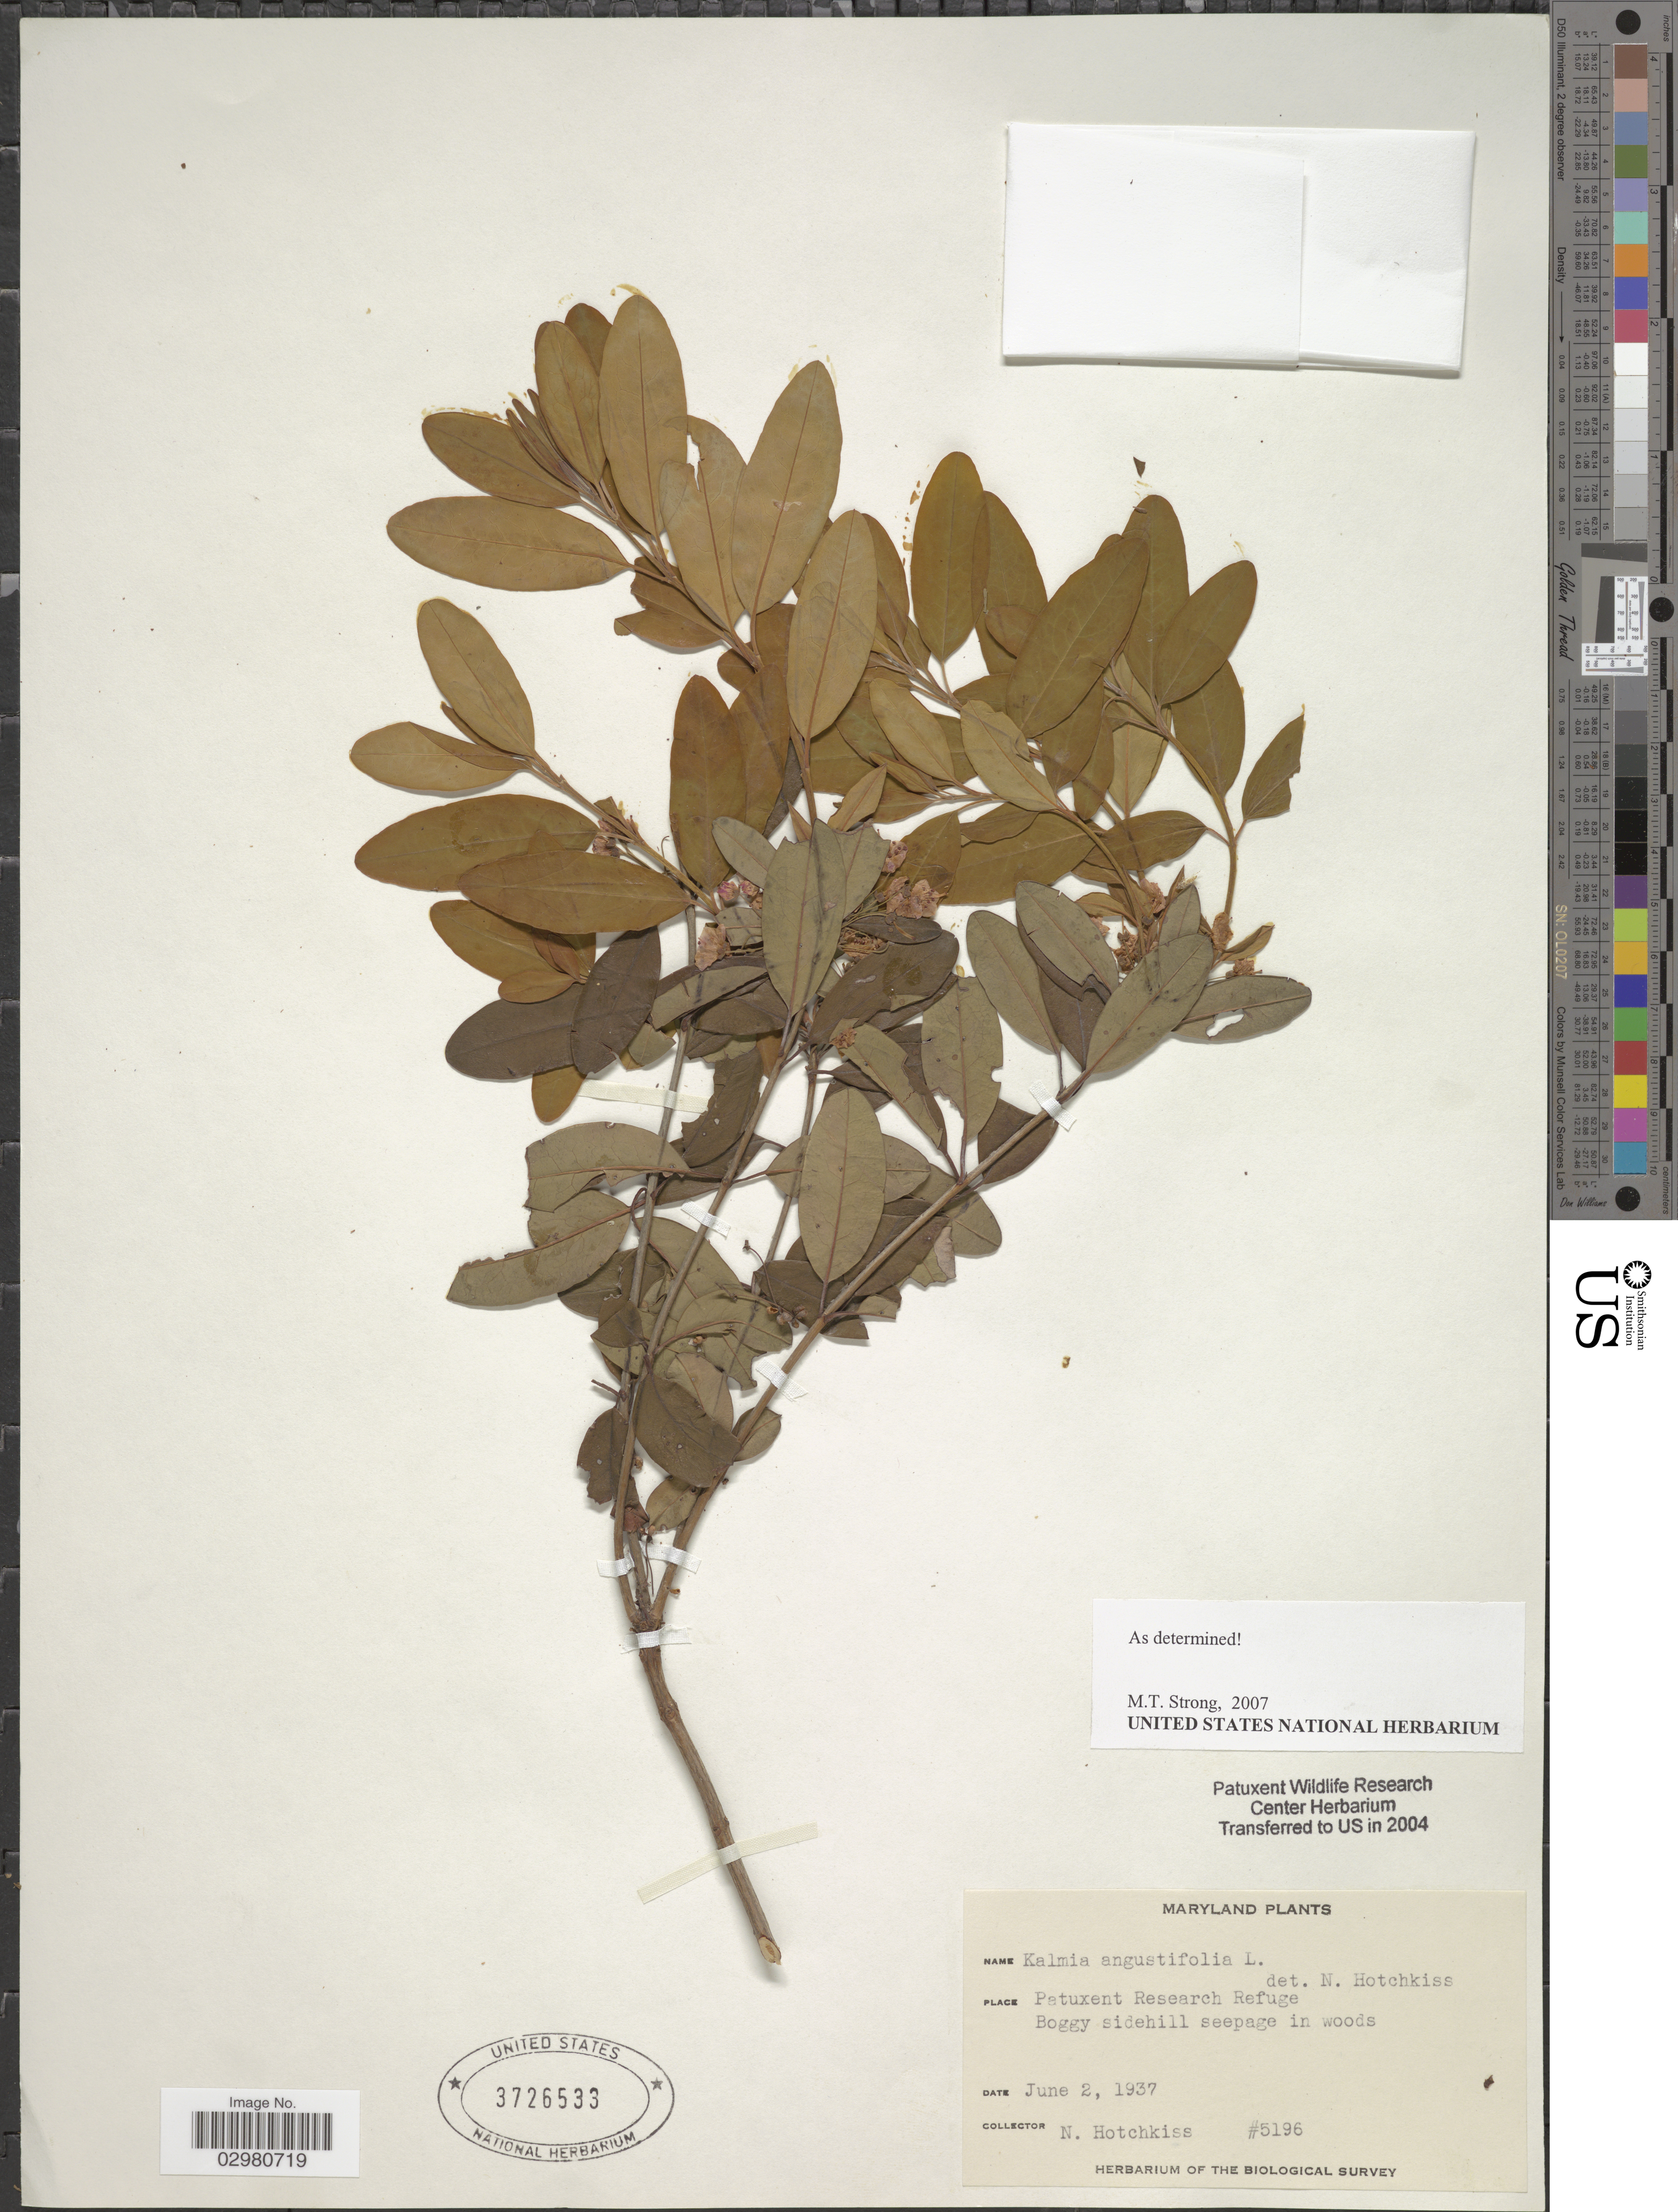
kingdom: Plantae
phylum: Tracheophyta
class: Magnoliopsida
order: Ericales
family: Ericaceae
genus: Kalmia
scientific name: Kalmia angustifolia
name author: L.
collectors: N. Hotchkiss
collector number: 5196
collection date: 1937-06-02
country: United States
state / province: Maryland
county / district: Prince George's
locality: Patuxent Research Refuge.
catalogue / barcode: US 3726533